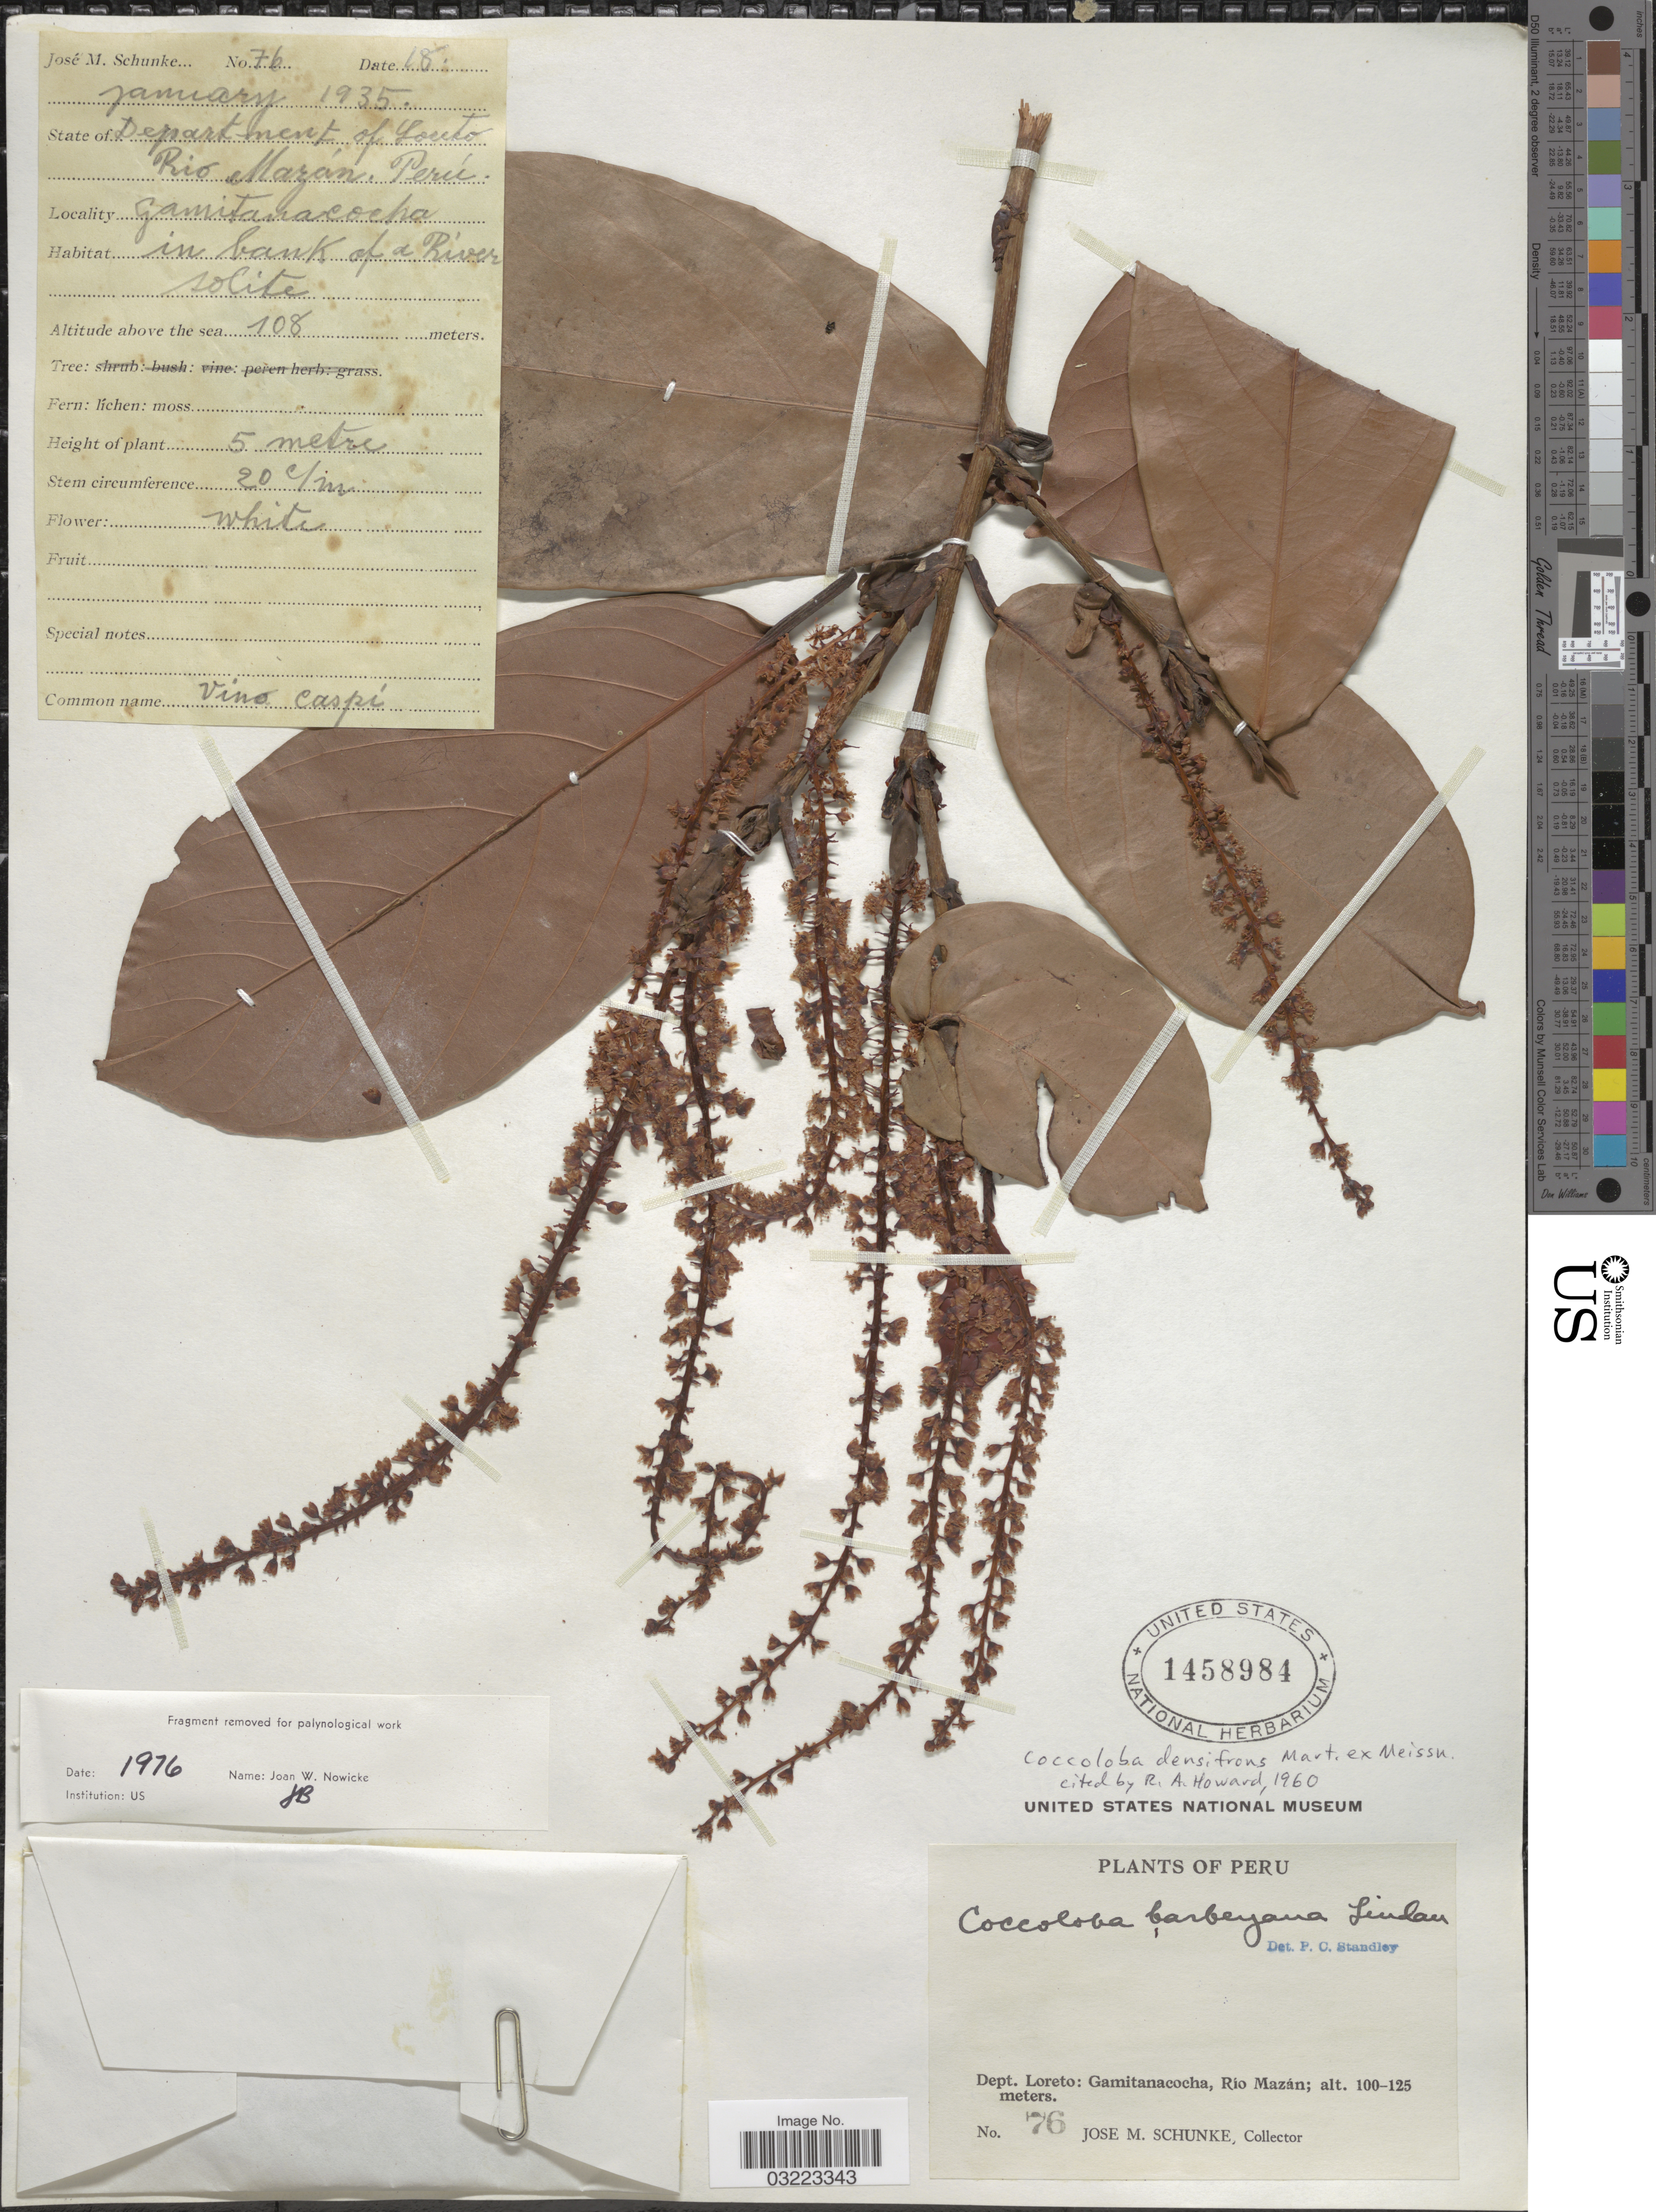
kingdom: Plantae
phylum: Tracheophyta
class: Magnoliopsida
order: Caryophyllales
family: Polygonaceae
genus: Coccoloba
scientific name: Coccoloba densifrons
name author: Mart. ex Meisn.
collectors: J. M. Schunke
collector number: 76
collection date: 1935-01-18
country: Peru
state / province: Loreto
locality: Department of Loreto: Gamitanacocha, Río Mazán.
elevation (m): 108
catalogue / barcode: US 1458984